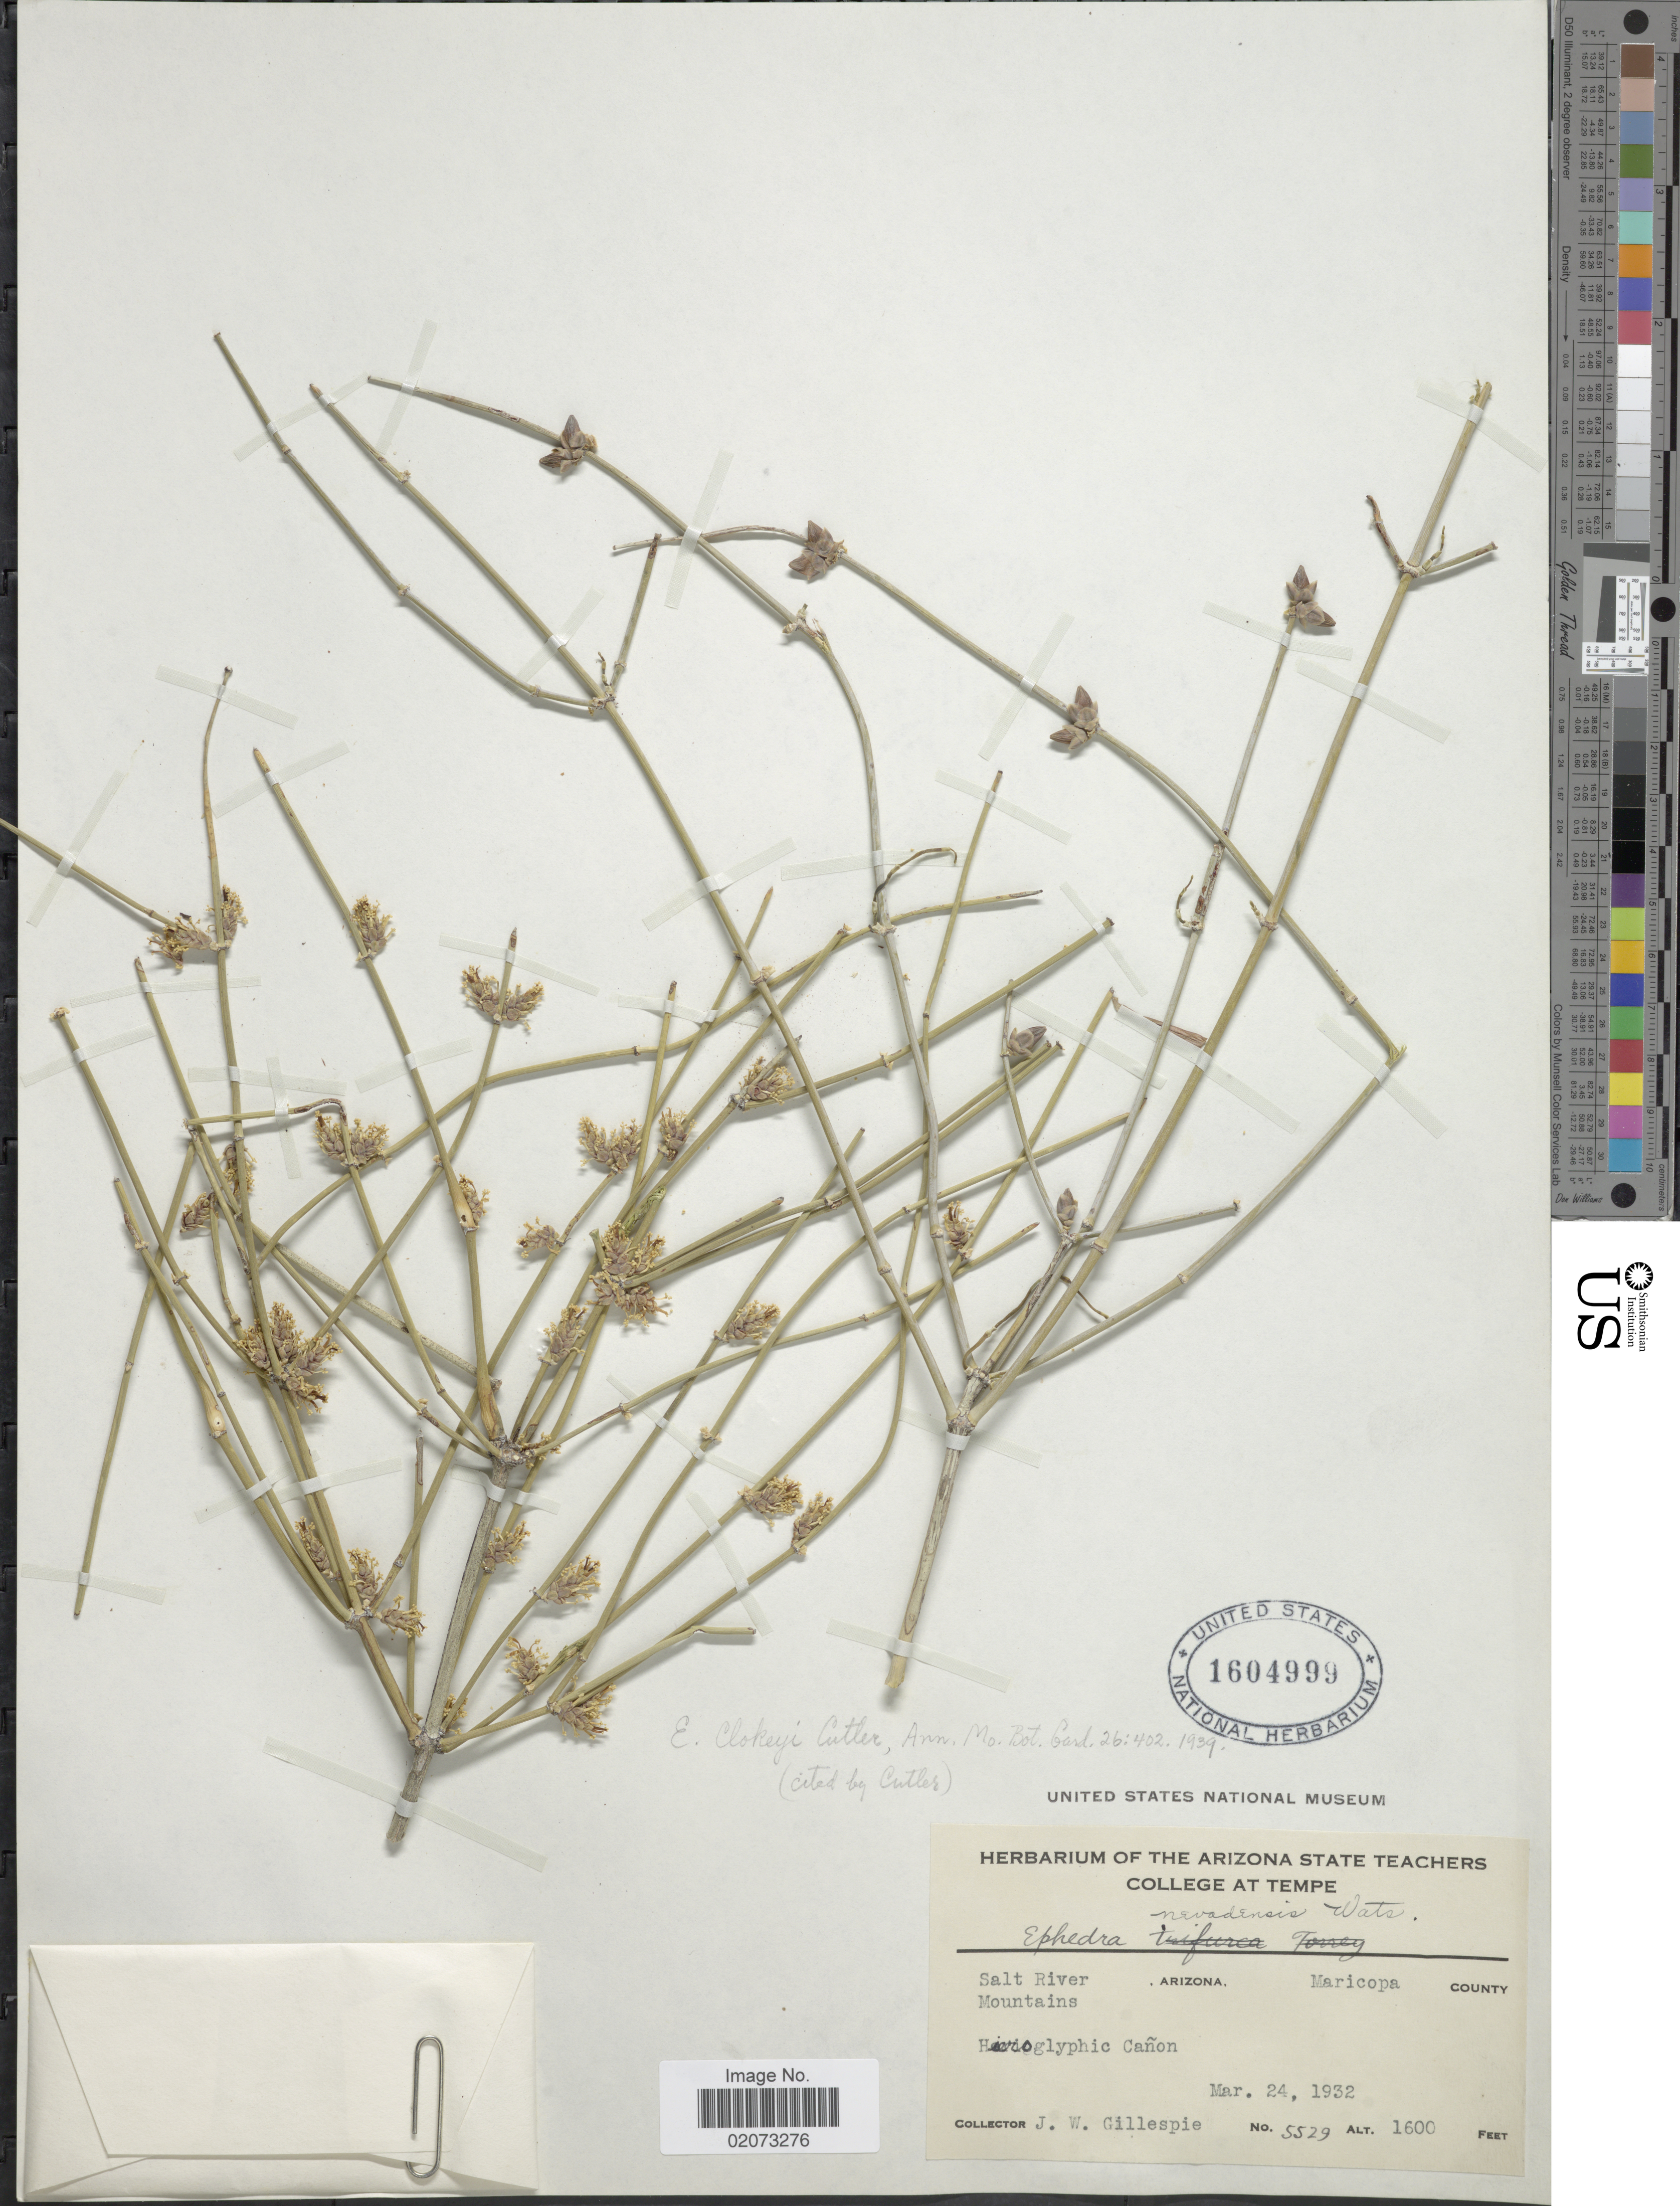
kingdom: Plantae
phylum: Tracheophyta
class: Gnetopsida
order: Ephedrales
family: Ephedraceae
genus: Ephedra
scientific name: Ephedra nevadensis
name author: S. Watson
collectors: J. W. Gillespie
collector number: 5529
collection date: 1932-03-24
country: United States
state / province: Arizona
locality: Salt River Mountains. Maricopa County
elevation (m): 488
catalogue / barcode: US 1604999